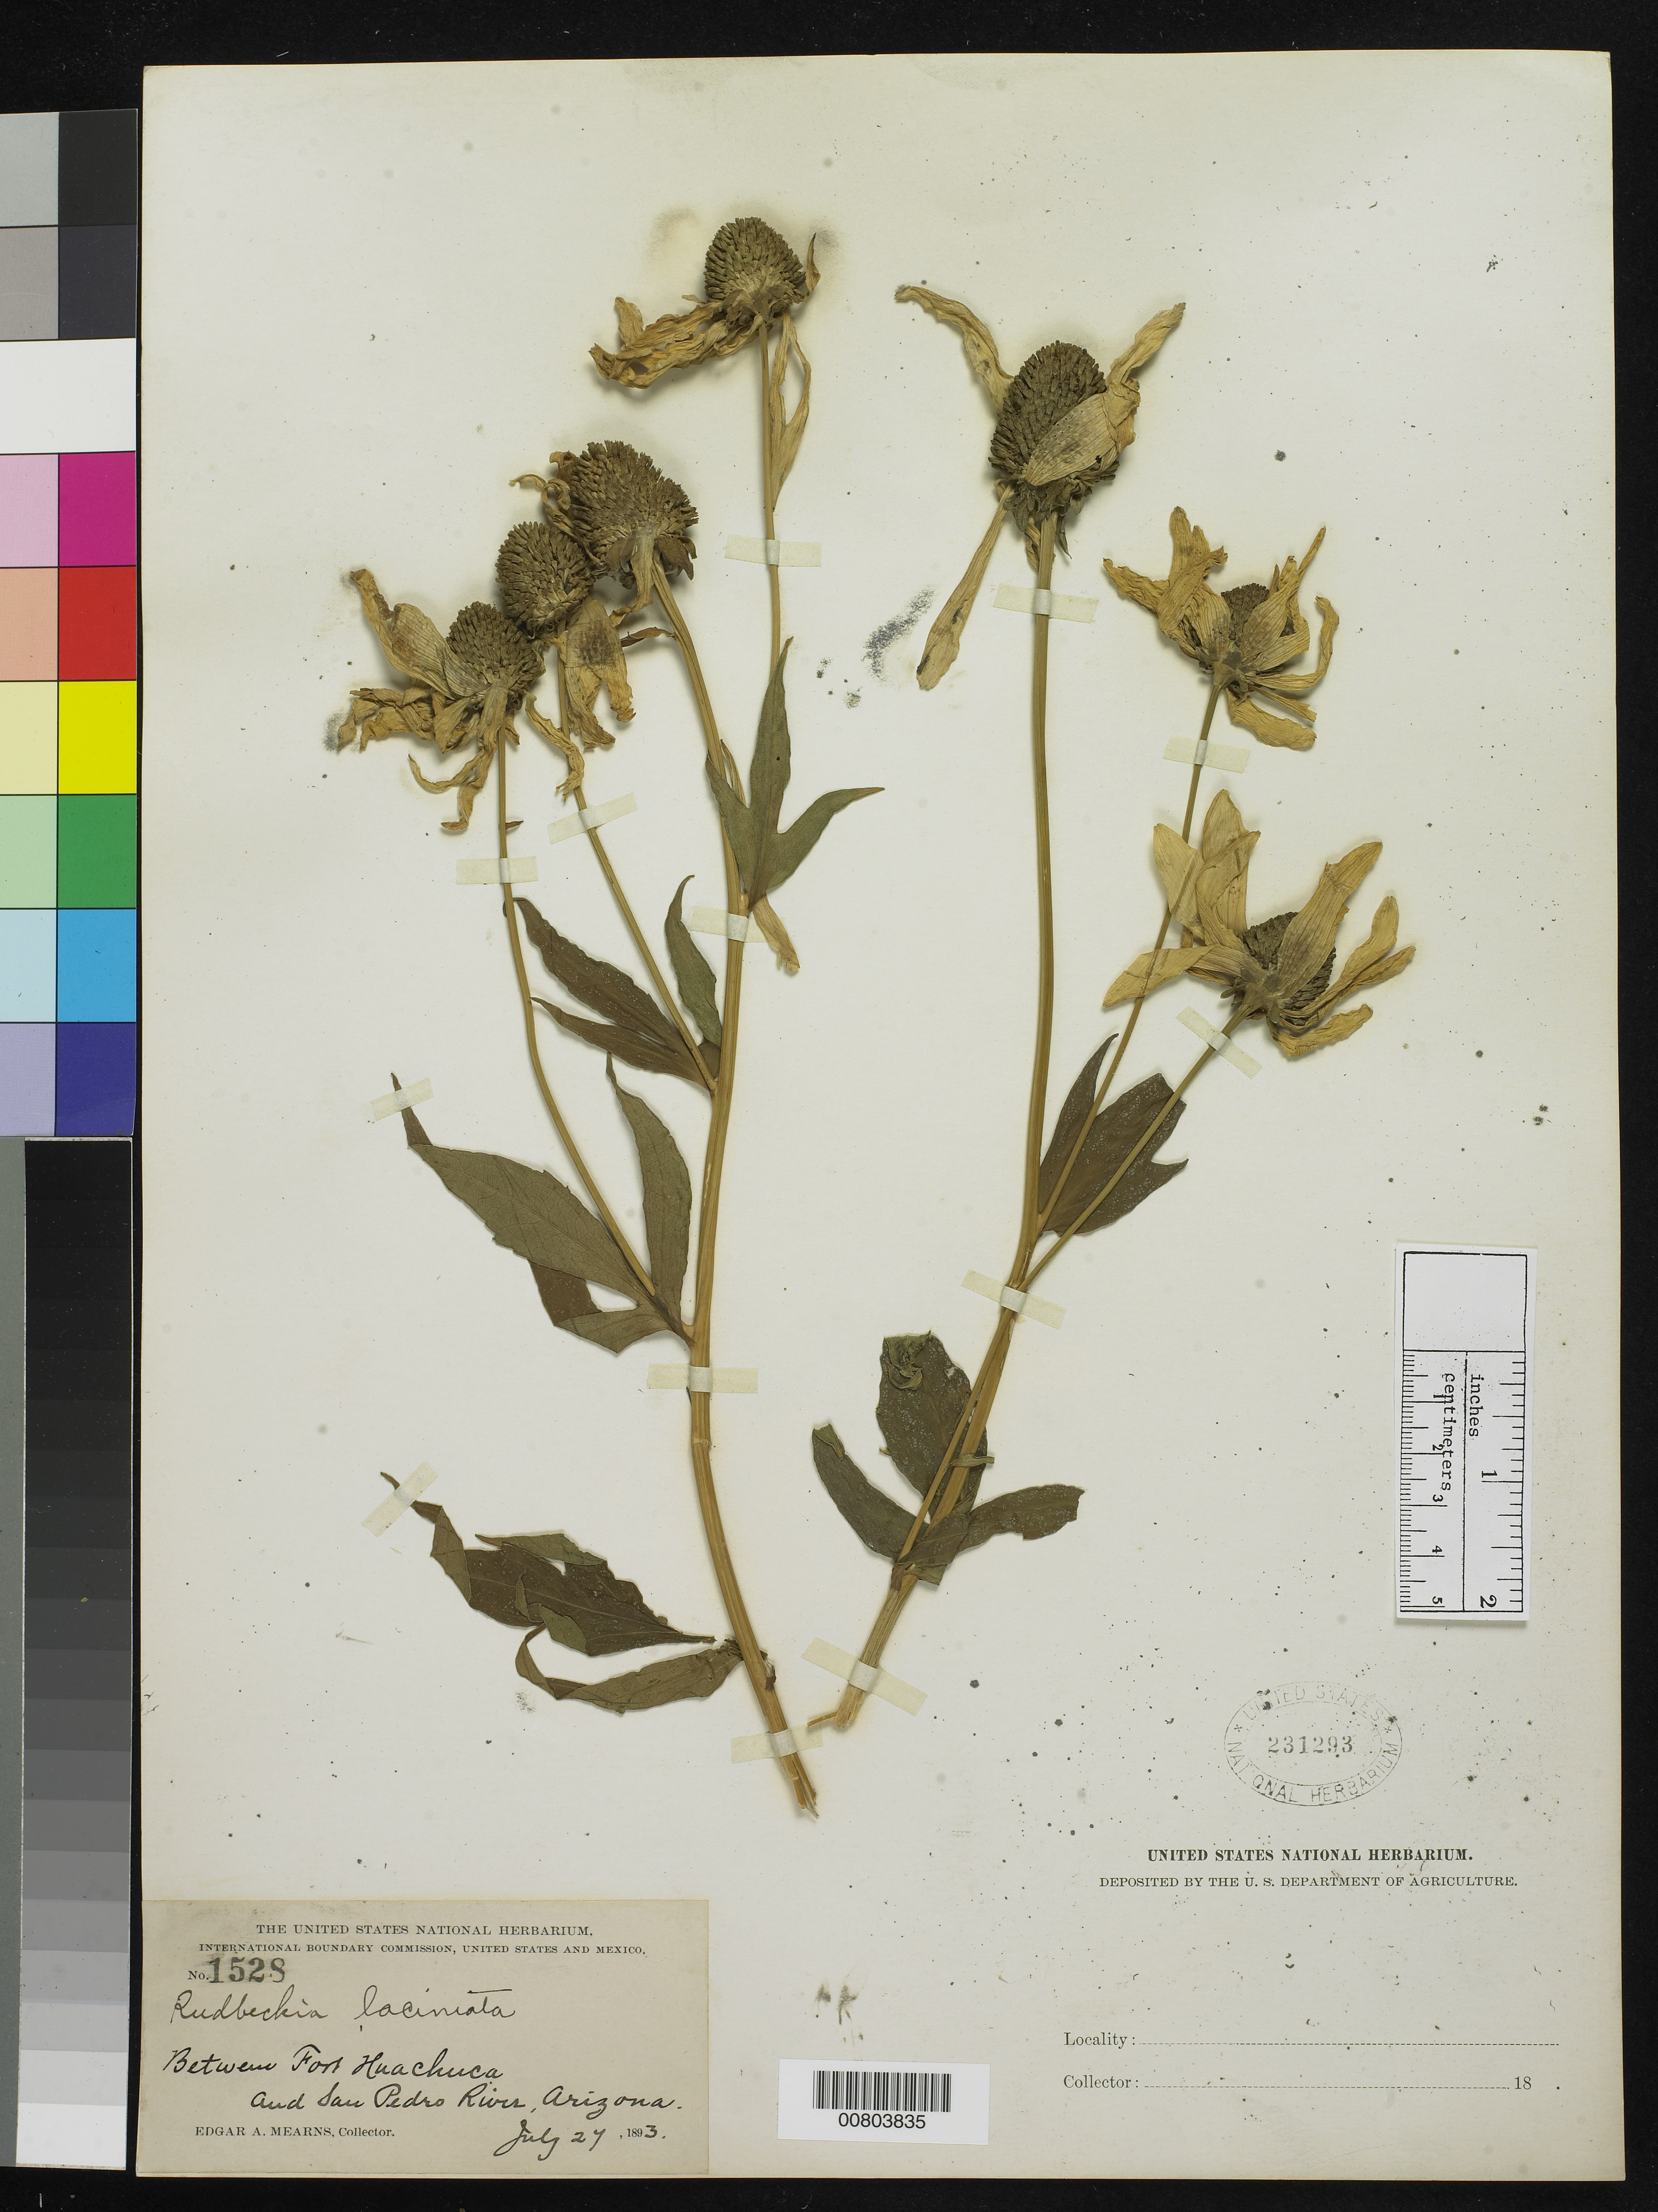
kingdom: Plantae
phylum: Tracheophyta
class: Magnoliopsida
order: Asterales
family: Asteraceae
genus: Rudbeckia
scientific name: Rudbeckia laciniata var. ampla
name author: (A. Nelson) Cronq.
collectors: E. A. Mearns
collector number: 1528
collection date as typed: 27 Jul 1893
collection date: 1893-07-27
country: United States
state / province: Arizona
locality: Between Fort Huachuca and San Pedro River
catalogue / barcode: US 231293